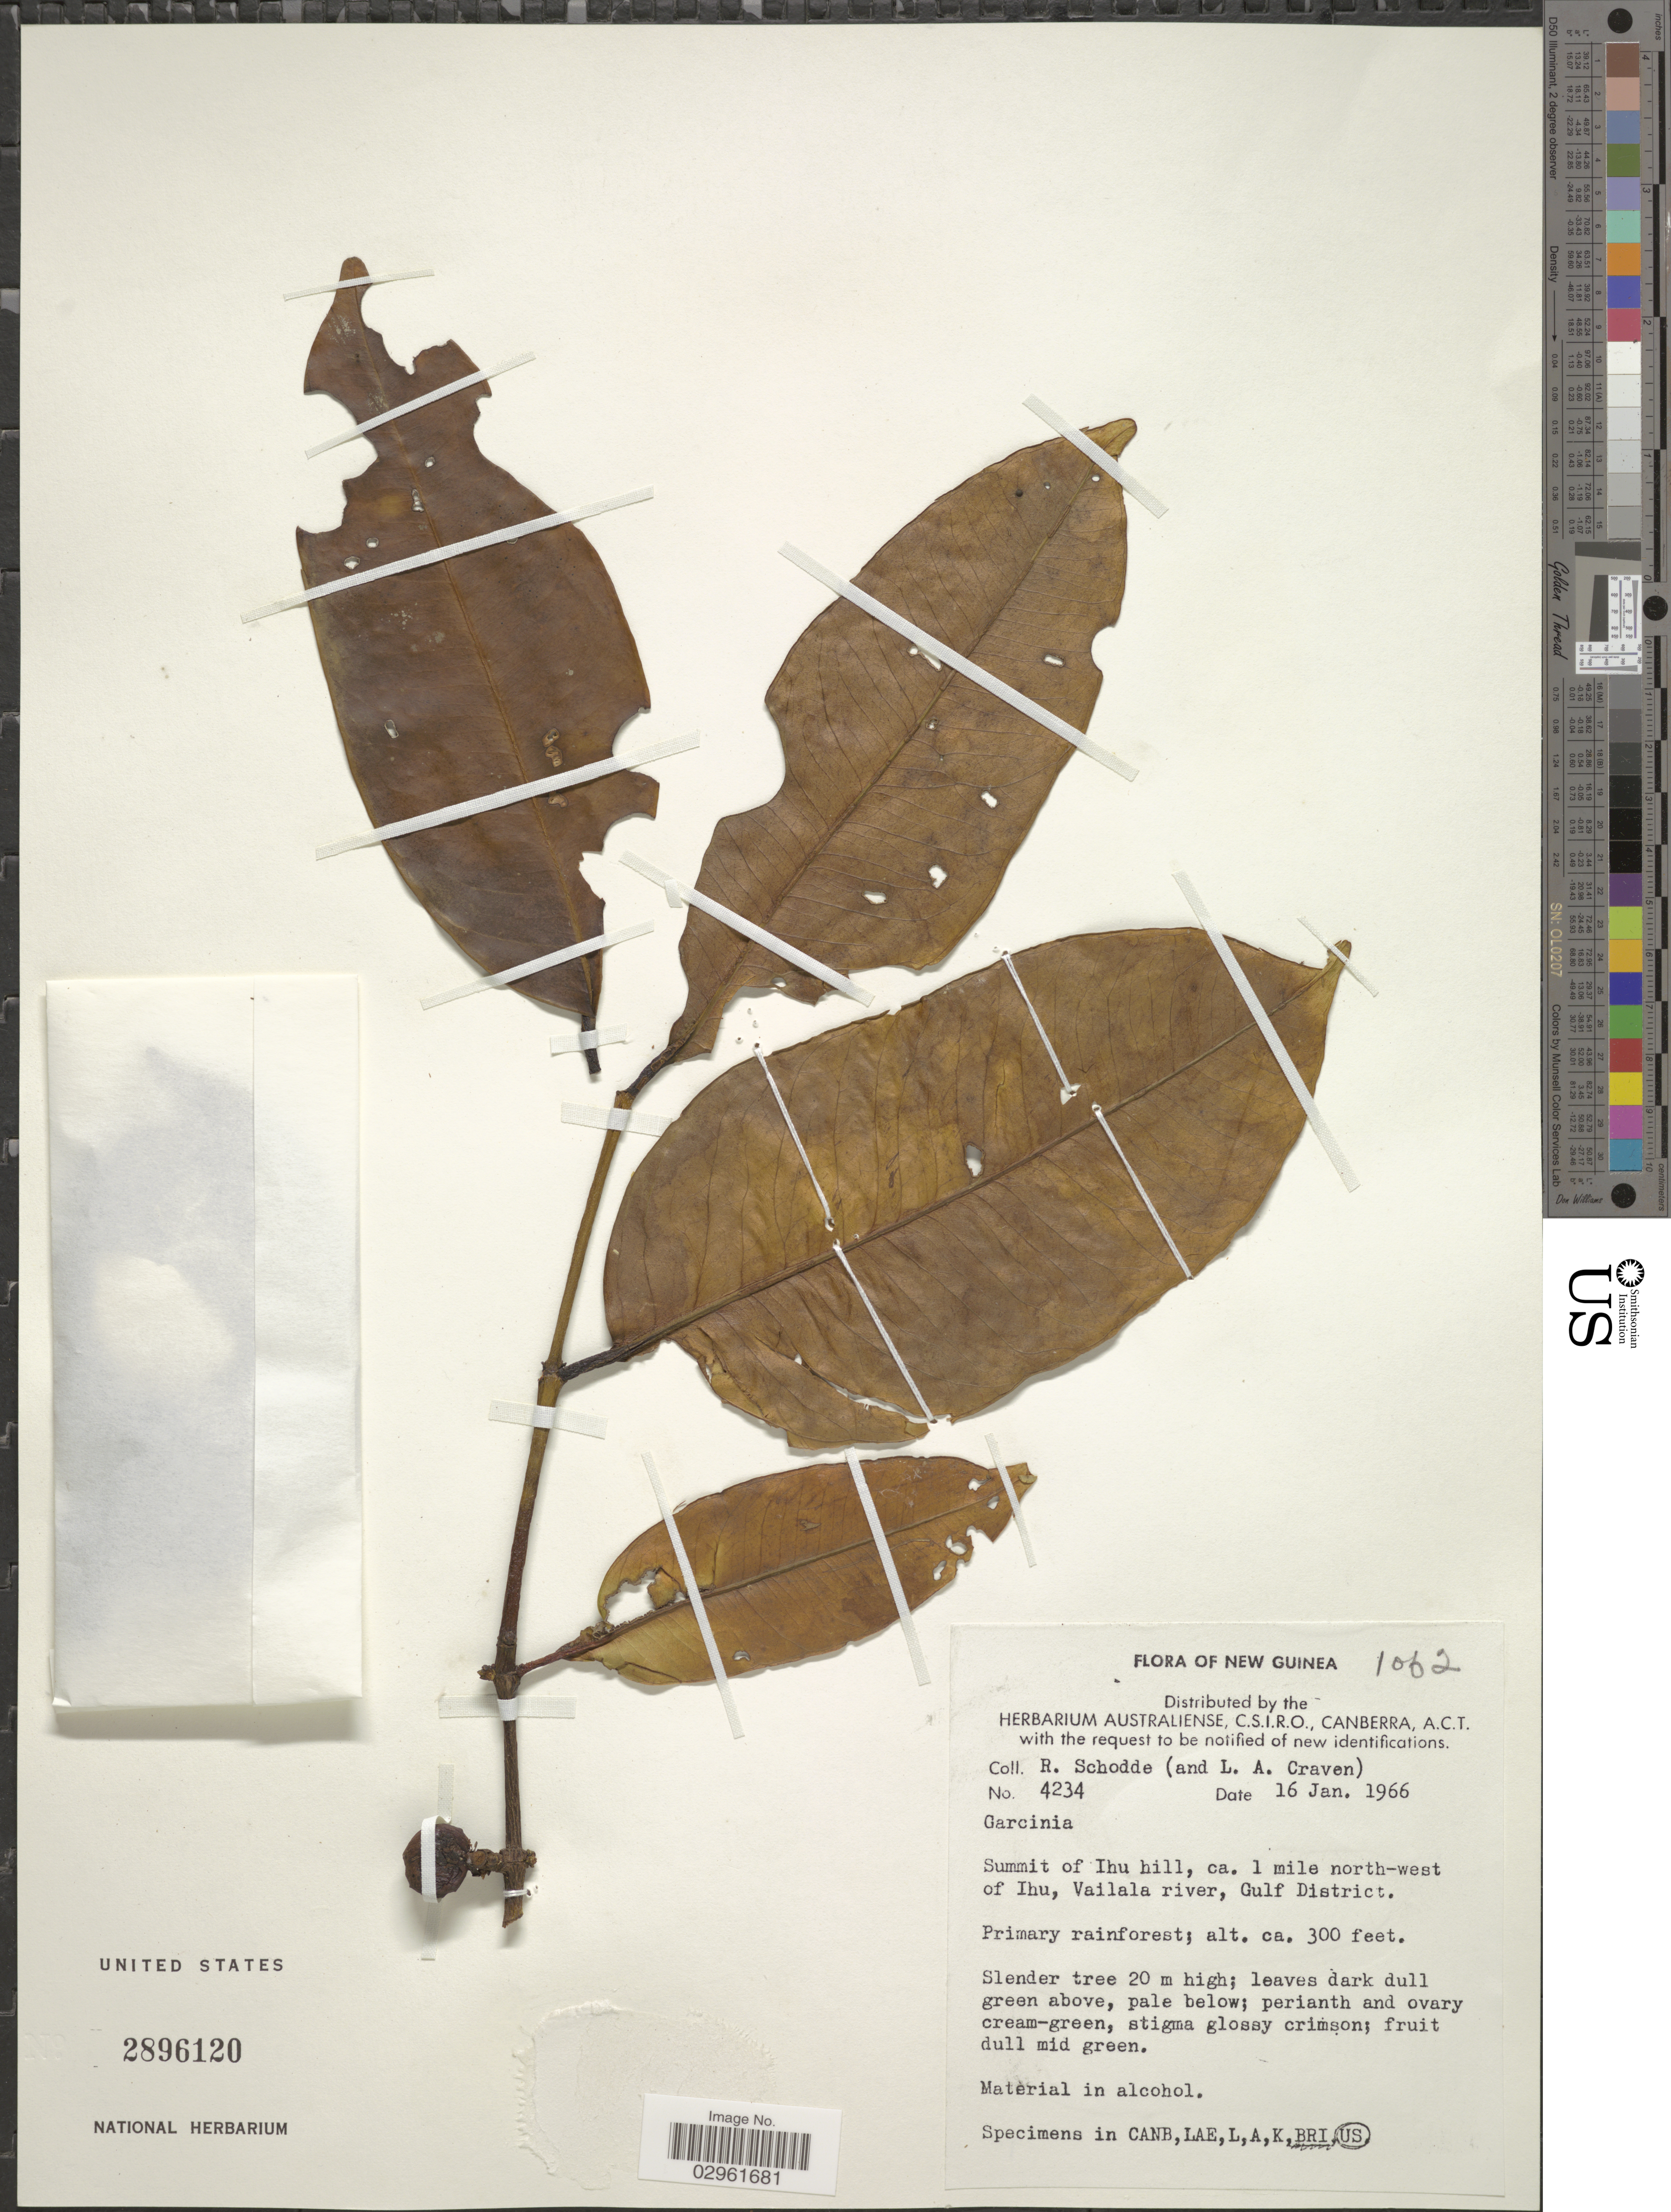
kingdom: Plantae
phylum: Tracheophyta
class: Magnoliopsida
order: Malpighiales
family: Clusiaceae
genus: Garcinia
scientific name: Garcinia sp.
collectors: R. Schodde & L. A. Craven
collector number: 4234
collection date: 1966-01-16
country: Papua New Guinea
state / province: Gulf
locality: New Guinea. Summit of Ihu hill, ca. 1 mile north-west of Ihu, Vailala river, Gulf District.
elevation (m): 91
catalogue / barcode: US 2896120